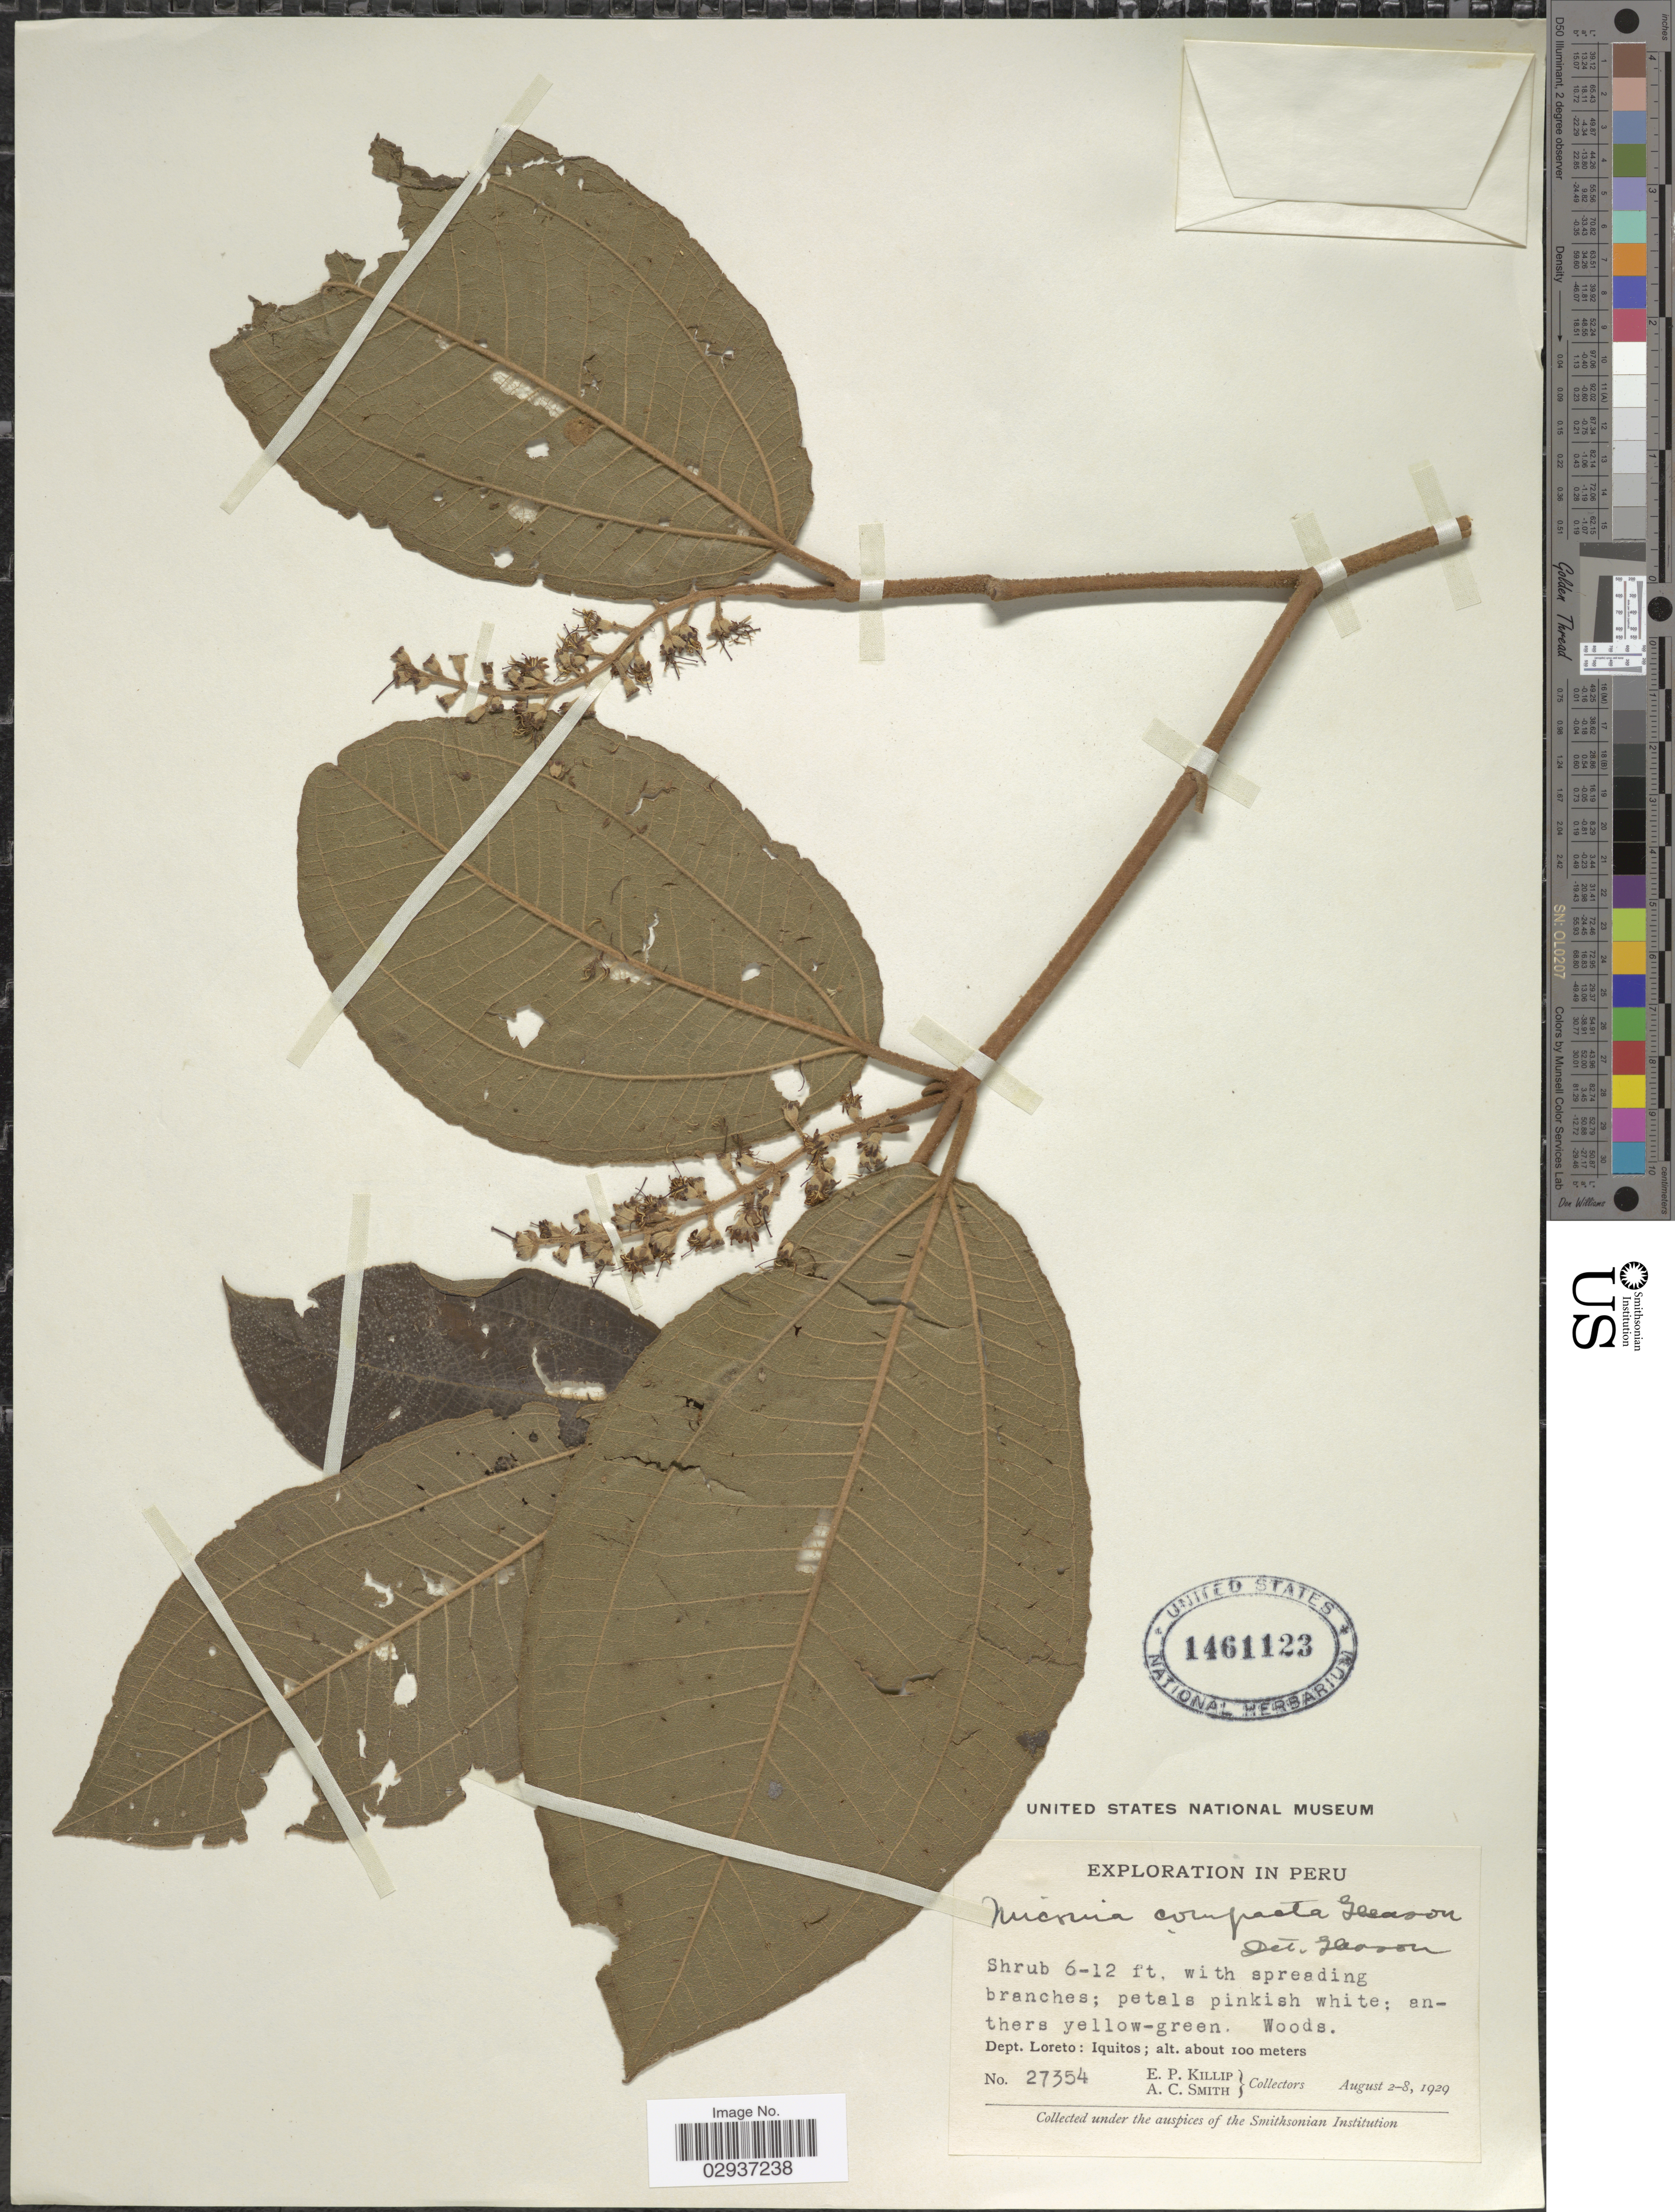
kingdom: Plantae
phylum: Tracheophyta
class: Magnoliopsida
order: Myrtales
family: Melastomataceae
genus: Miconia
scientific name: Miconia carassana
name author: Cogn.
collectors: E. P. Killip & A. C. Smith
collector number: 27354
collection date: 1929-08-02/1929-08-08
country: Peru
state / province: Loreto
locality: Dept. Loreto: Iquitos.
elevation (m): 100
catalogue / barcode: US 1461123